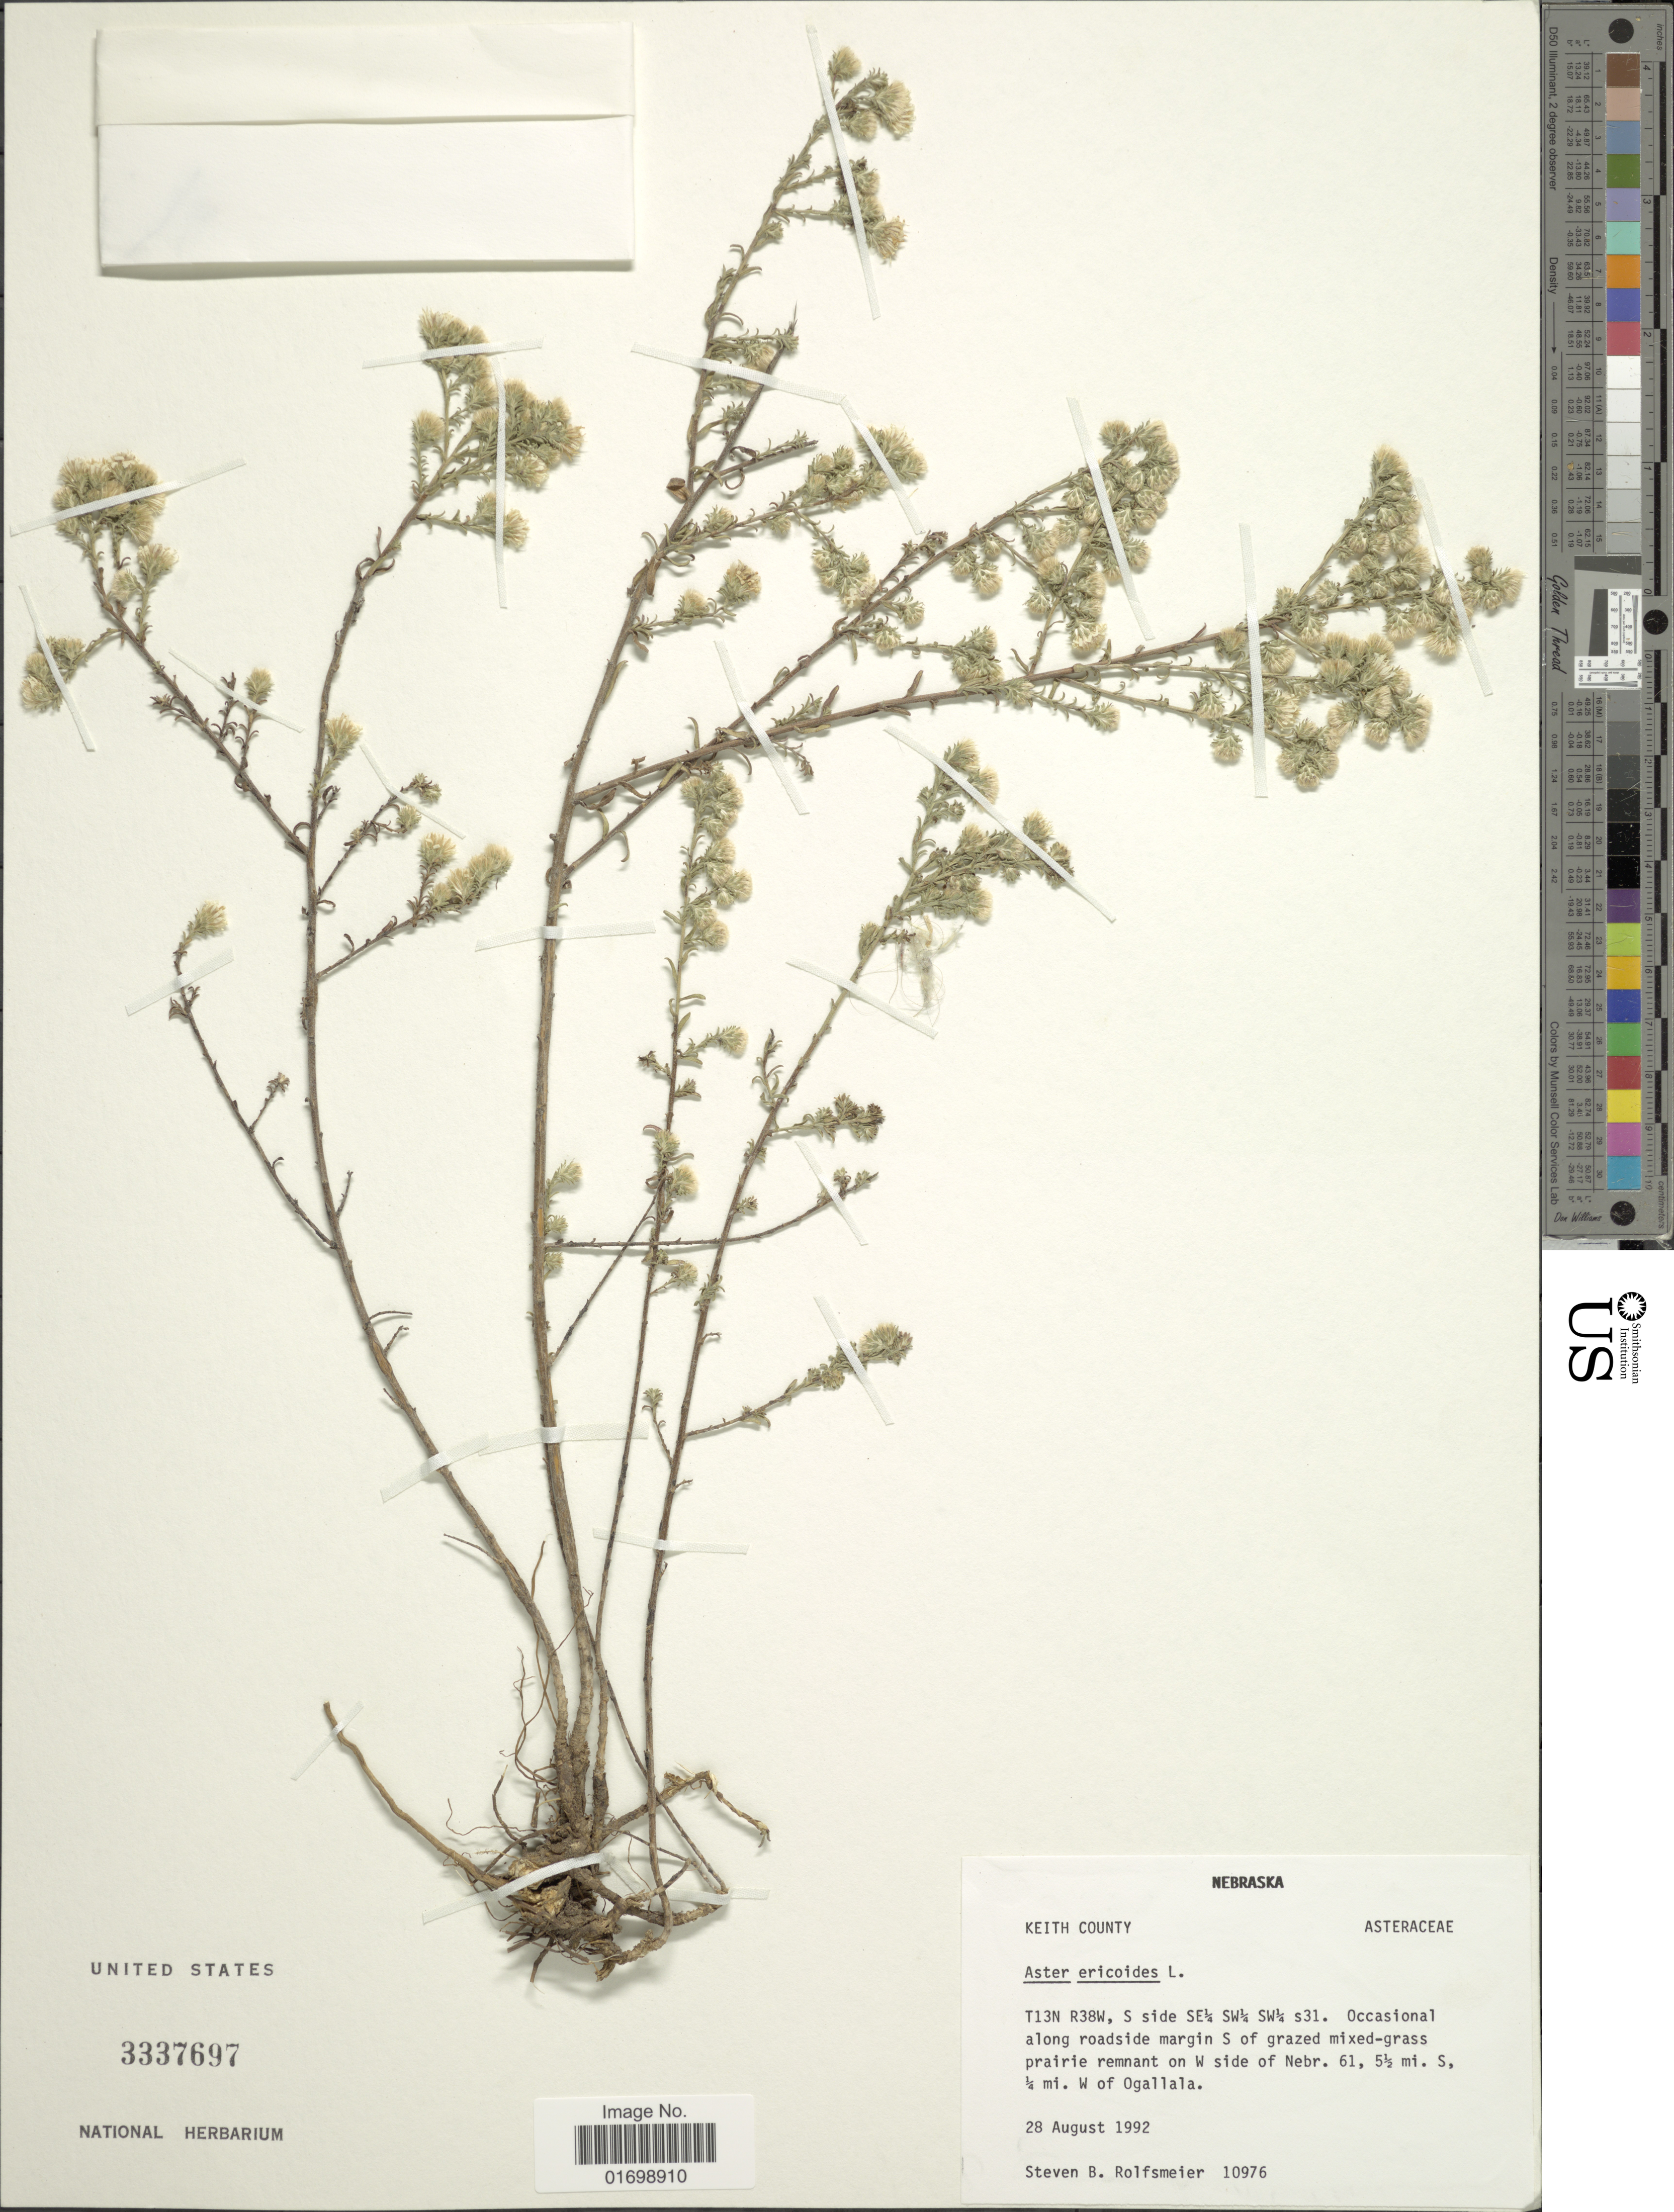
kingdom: Plantae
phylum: Tracheophyta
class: Magnoliopsida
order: Asterales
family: Asteraceae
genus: Symphyotrichum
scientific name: Symphyotrichum ericoides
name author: (L.) G.L. Nesom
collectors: S. Rolfsmeier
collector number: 10976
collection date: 1992-08-28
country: United States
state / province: Nebraska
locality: T13N R38W, S side SE1/4 SW1/4 SW1/4 s 31, occasional along roadside margin S of grazed mixed-grass prairie remnant on W side of Nebr. 61, 5 1/2 mi. S., 1/4 mi. W of Ogallala, Keith County.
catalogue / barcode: US 3337697